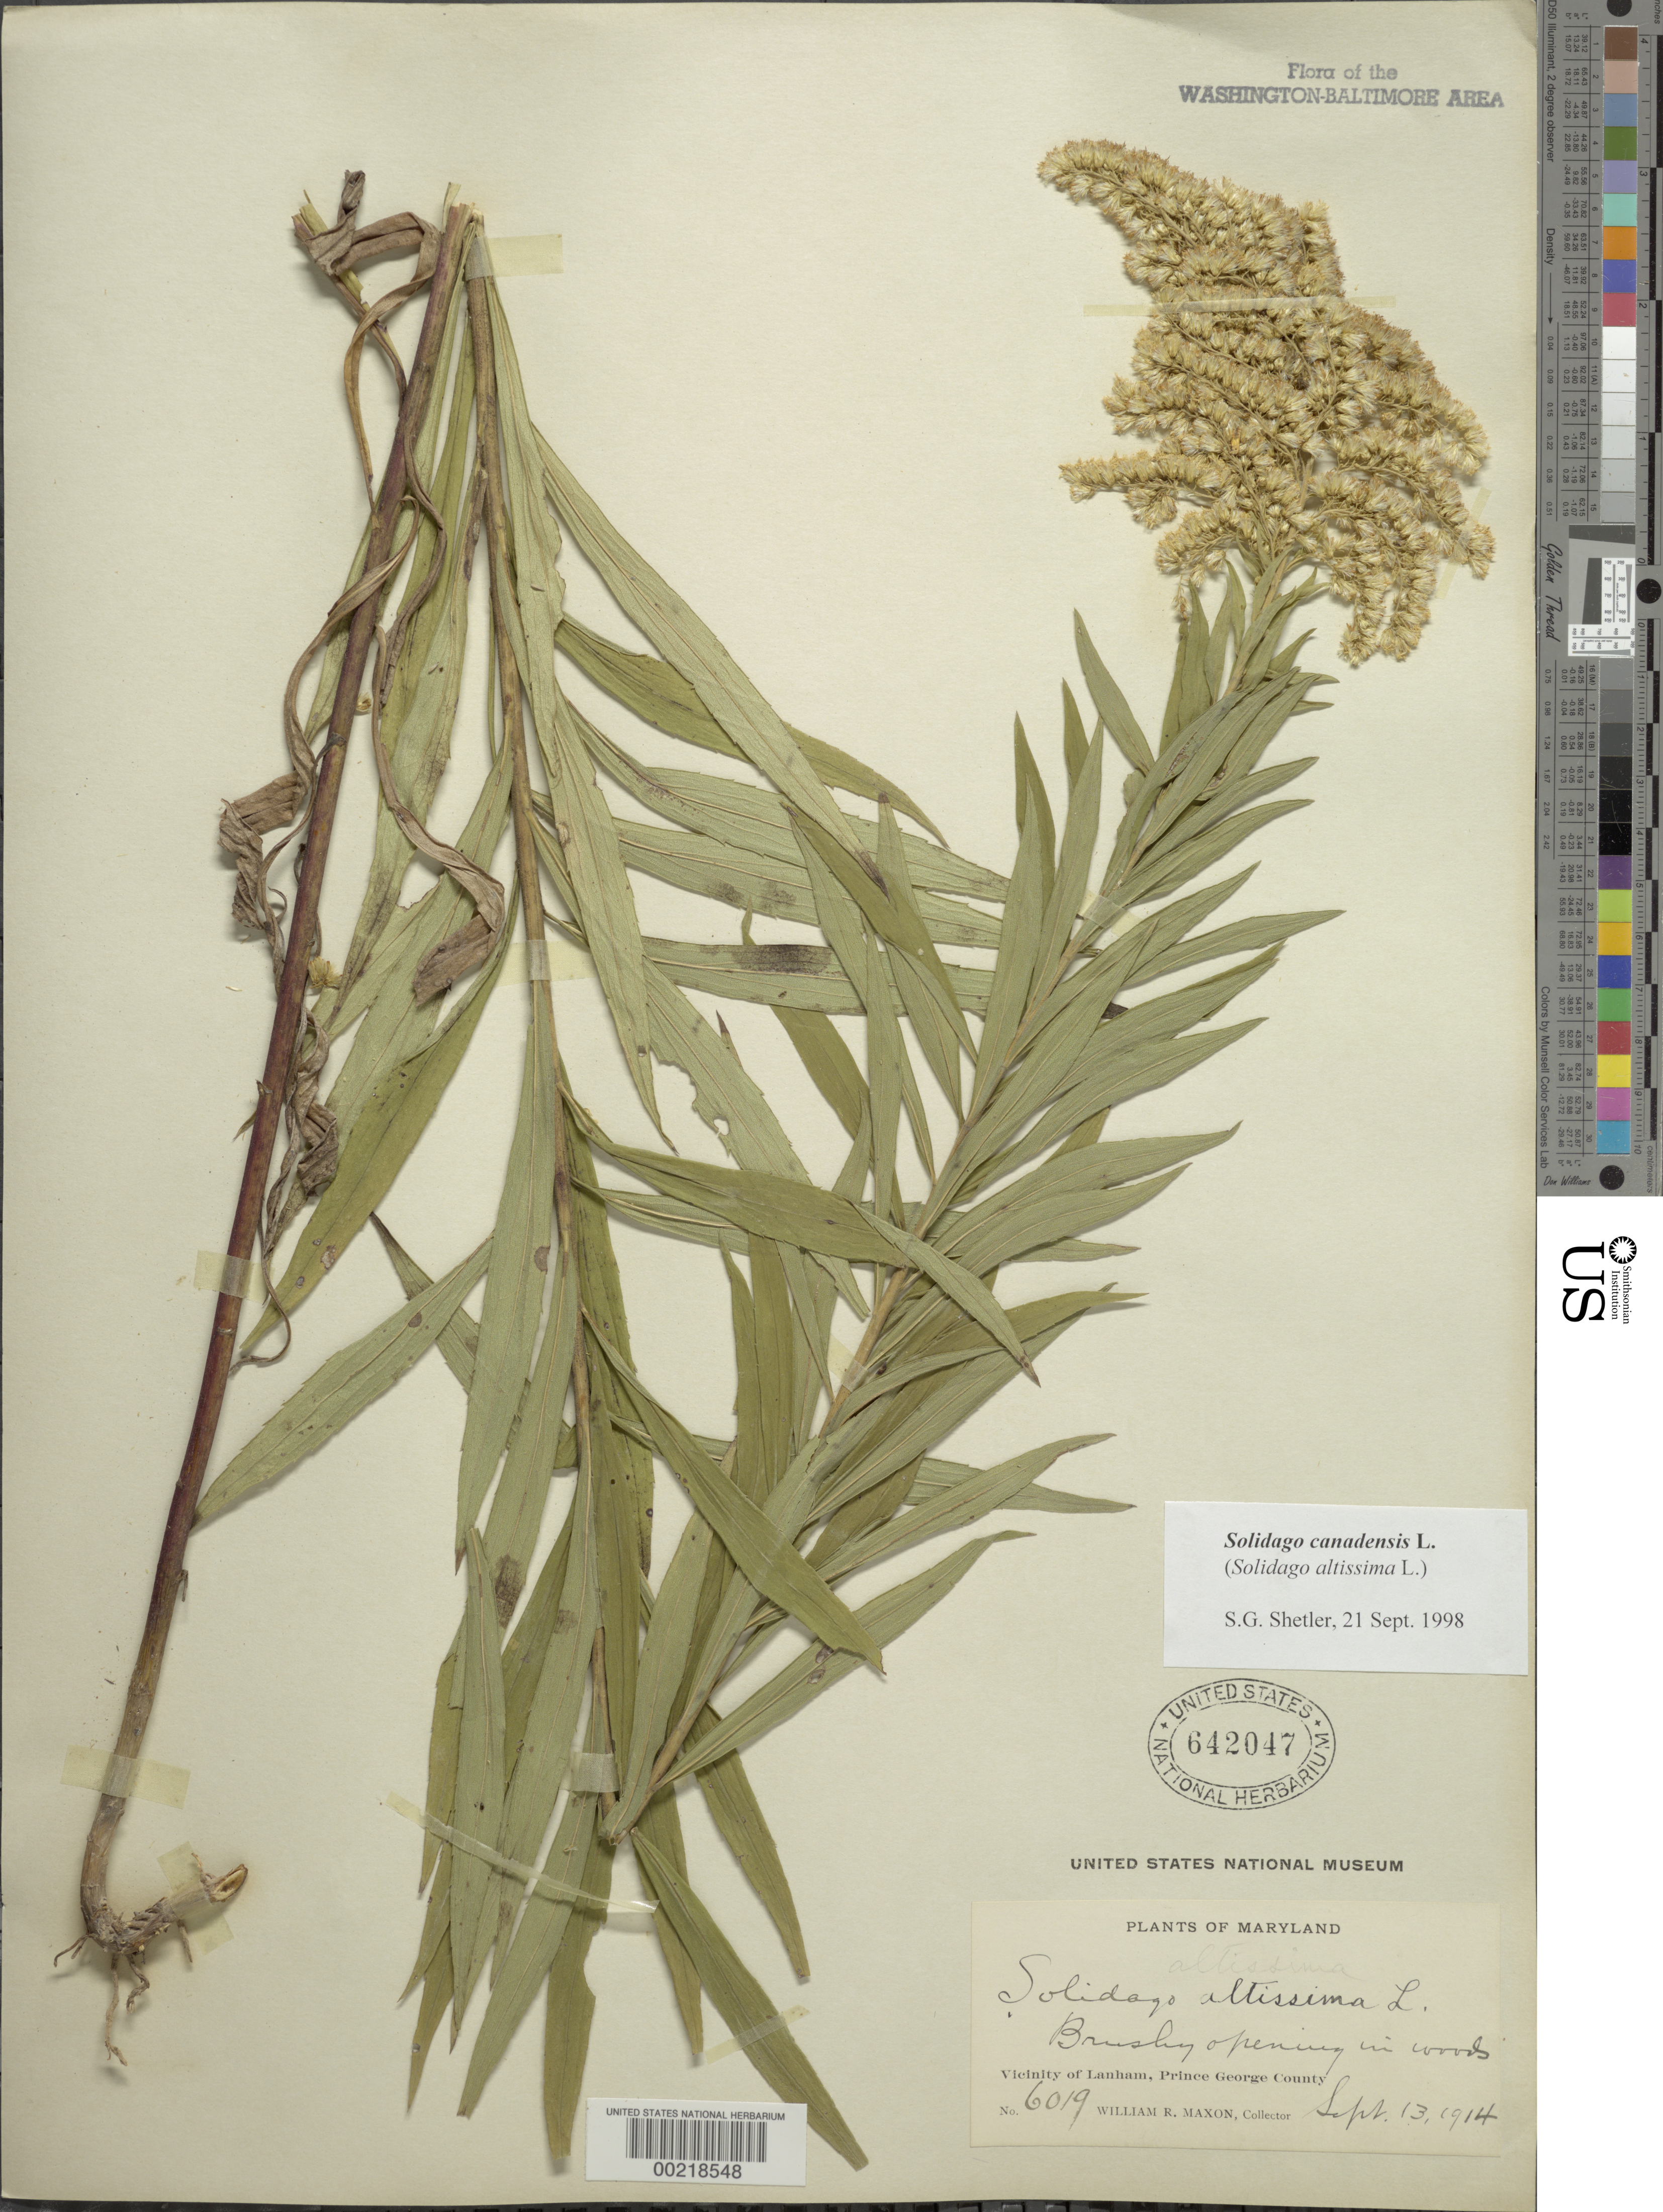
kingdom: Plantae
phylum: Tracheophyta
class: Magnoliopsida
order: Asterales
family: Asteraceae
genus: Solidago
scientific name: Solidago canadensis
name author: L.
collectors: W. R. Maxon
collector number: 6019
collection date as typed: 13 Sep 1914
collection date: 1914-09-13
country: United States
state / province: Maryland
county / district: Prince George's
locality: Lanham vicinity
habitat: Brushy opening in woods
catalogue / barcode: US 642047